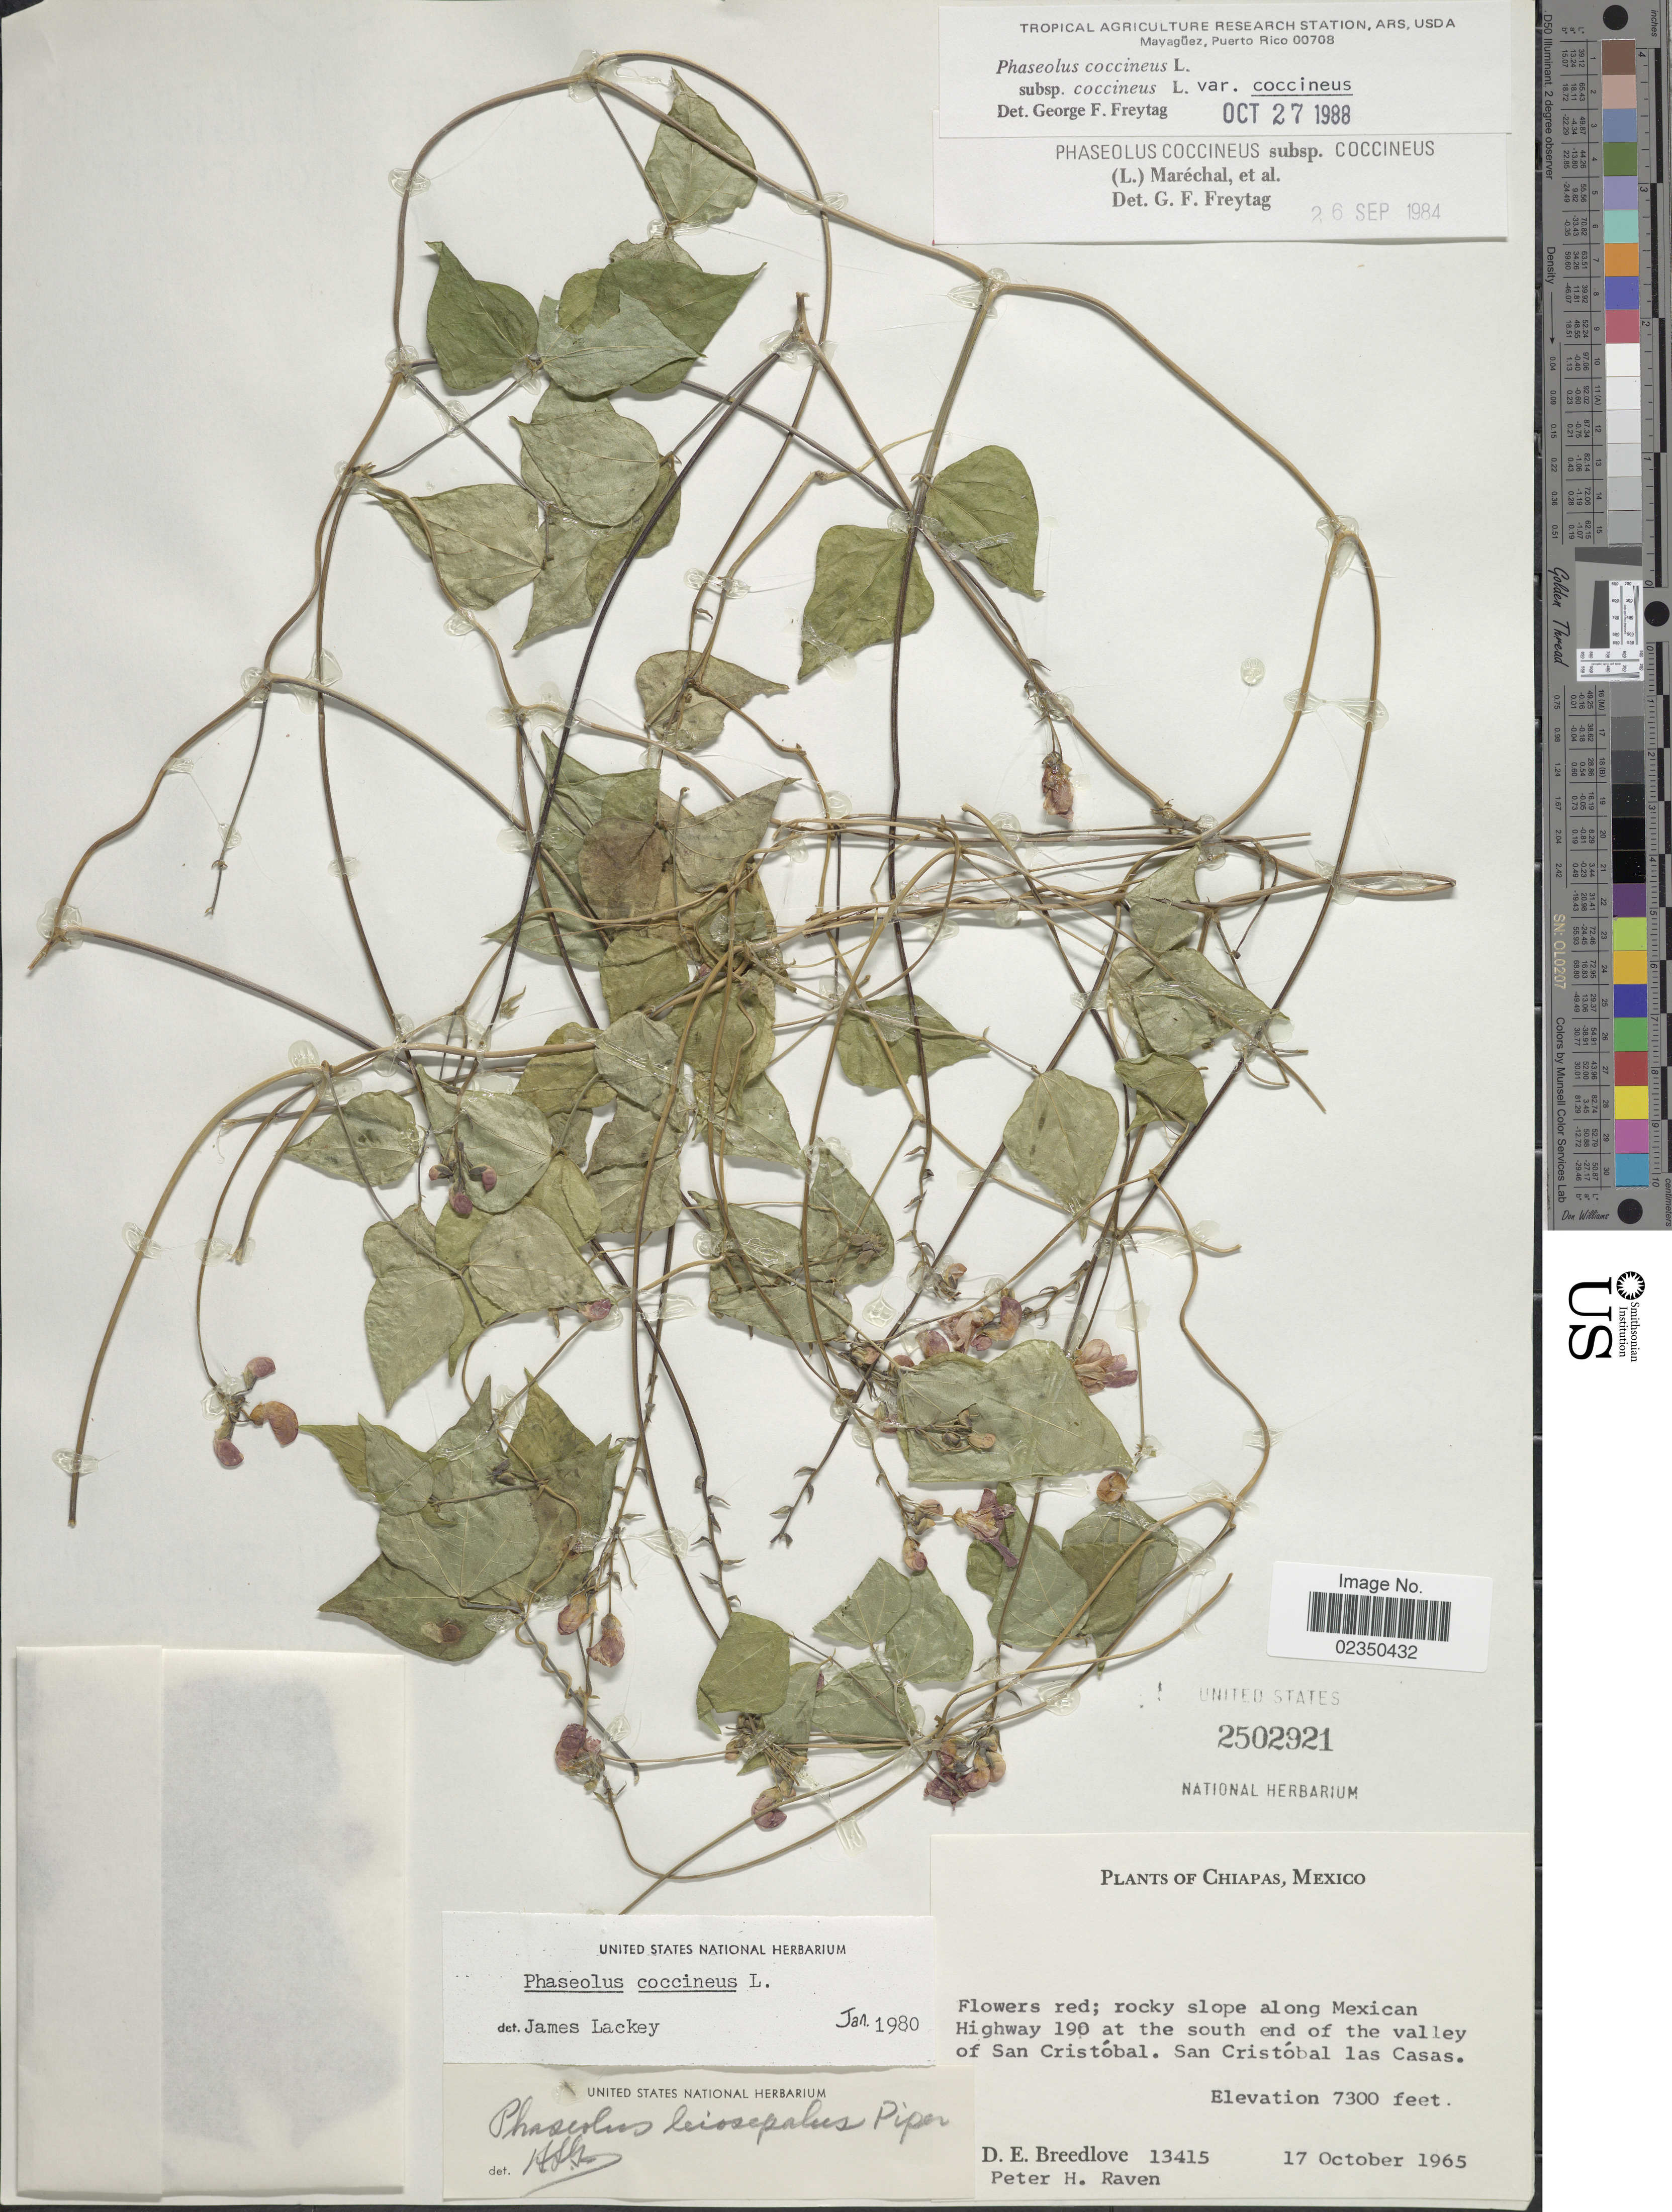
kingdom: Plantae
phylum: Tracheophyta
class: Magnoliopsida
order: Fabales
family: Fabaceae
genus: Phaseolus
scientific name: Phaseolus coccineus var. coccineus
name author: L.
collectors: D. E. Breedlove & P. Raven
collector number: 13415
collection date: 1965-10-17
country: Mexico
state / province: Chiapas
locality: Rocky slope along Mexican Highway 190 at the south end of the valley of San Cristobal, San Cristobal las Casas.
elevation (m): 2225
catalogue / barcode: US 2502921